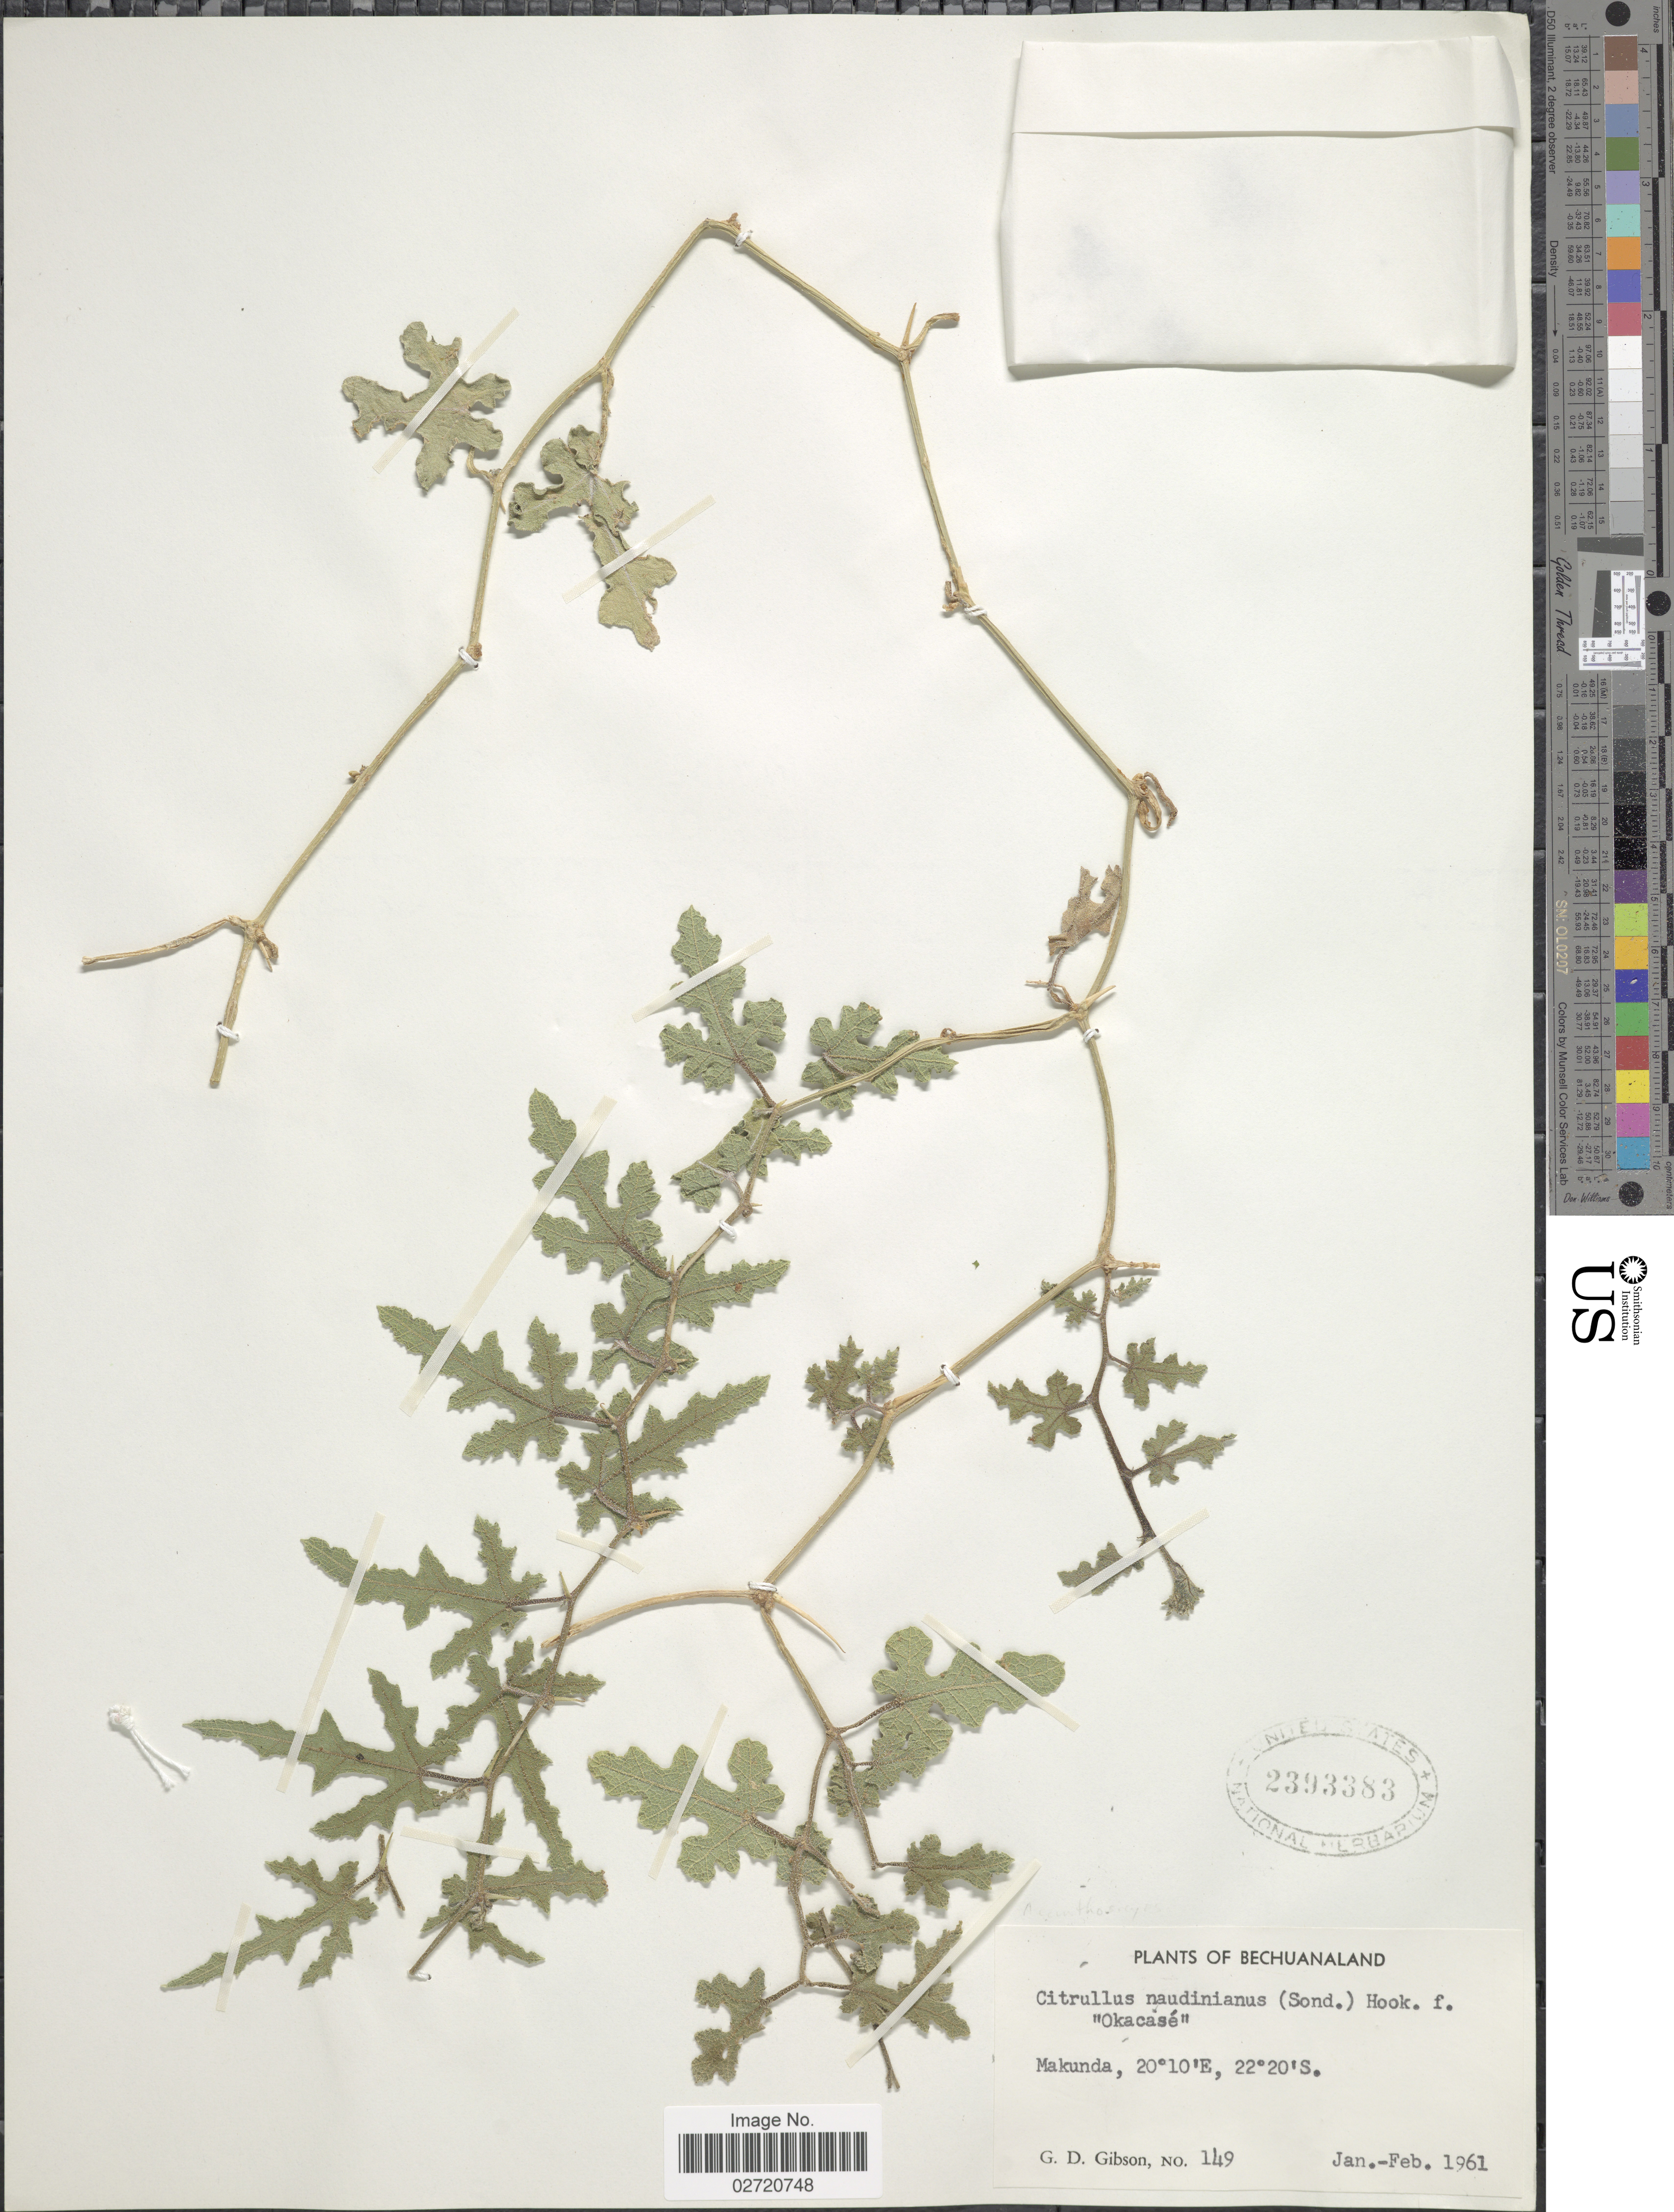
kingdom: Plantae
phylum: Tracheophyta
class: Magnoliopsida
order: Cucurbitales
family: Cucurbitaceae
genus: Citrullus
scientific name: Citrullus naudinianus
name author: (Sond.) Hook. f.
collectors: G. D. Gibson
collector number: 149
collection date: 1961-01/1961-02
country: Botswana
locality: Bechuanaland. Makunda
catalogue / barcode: US 2393383